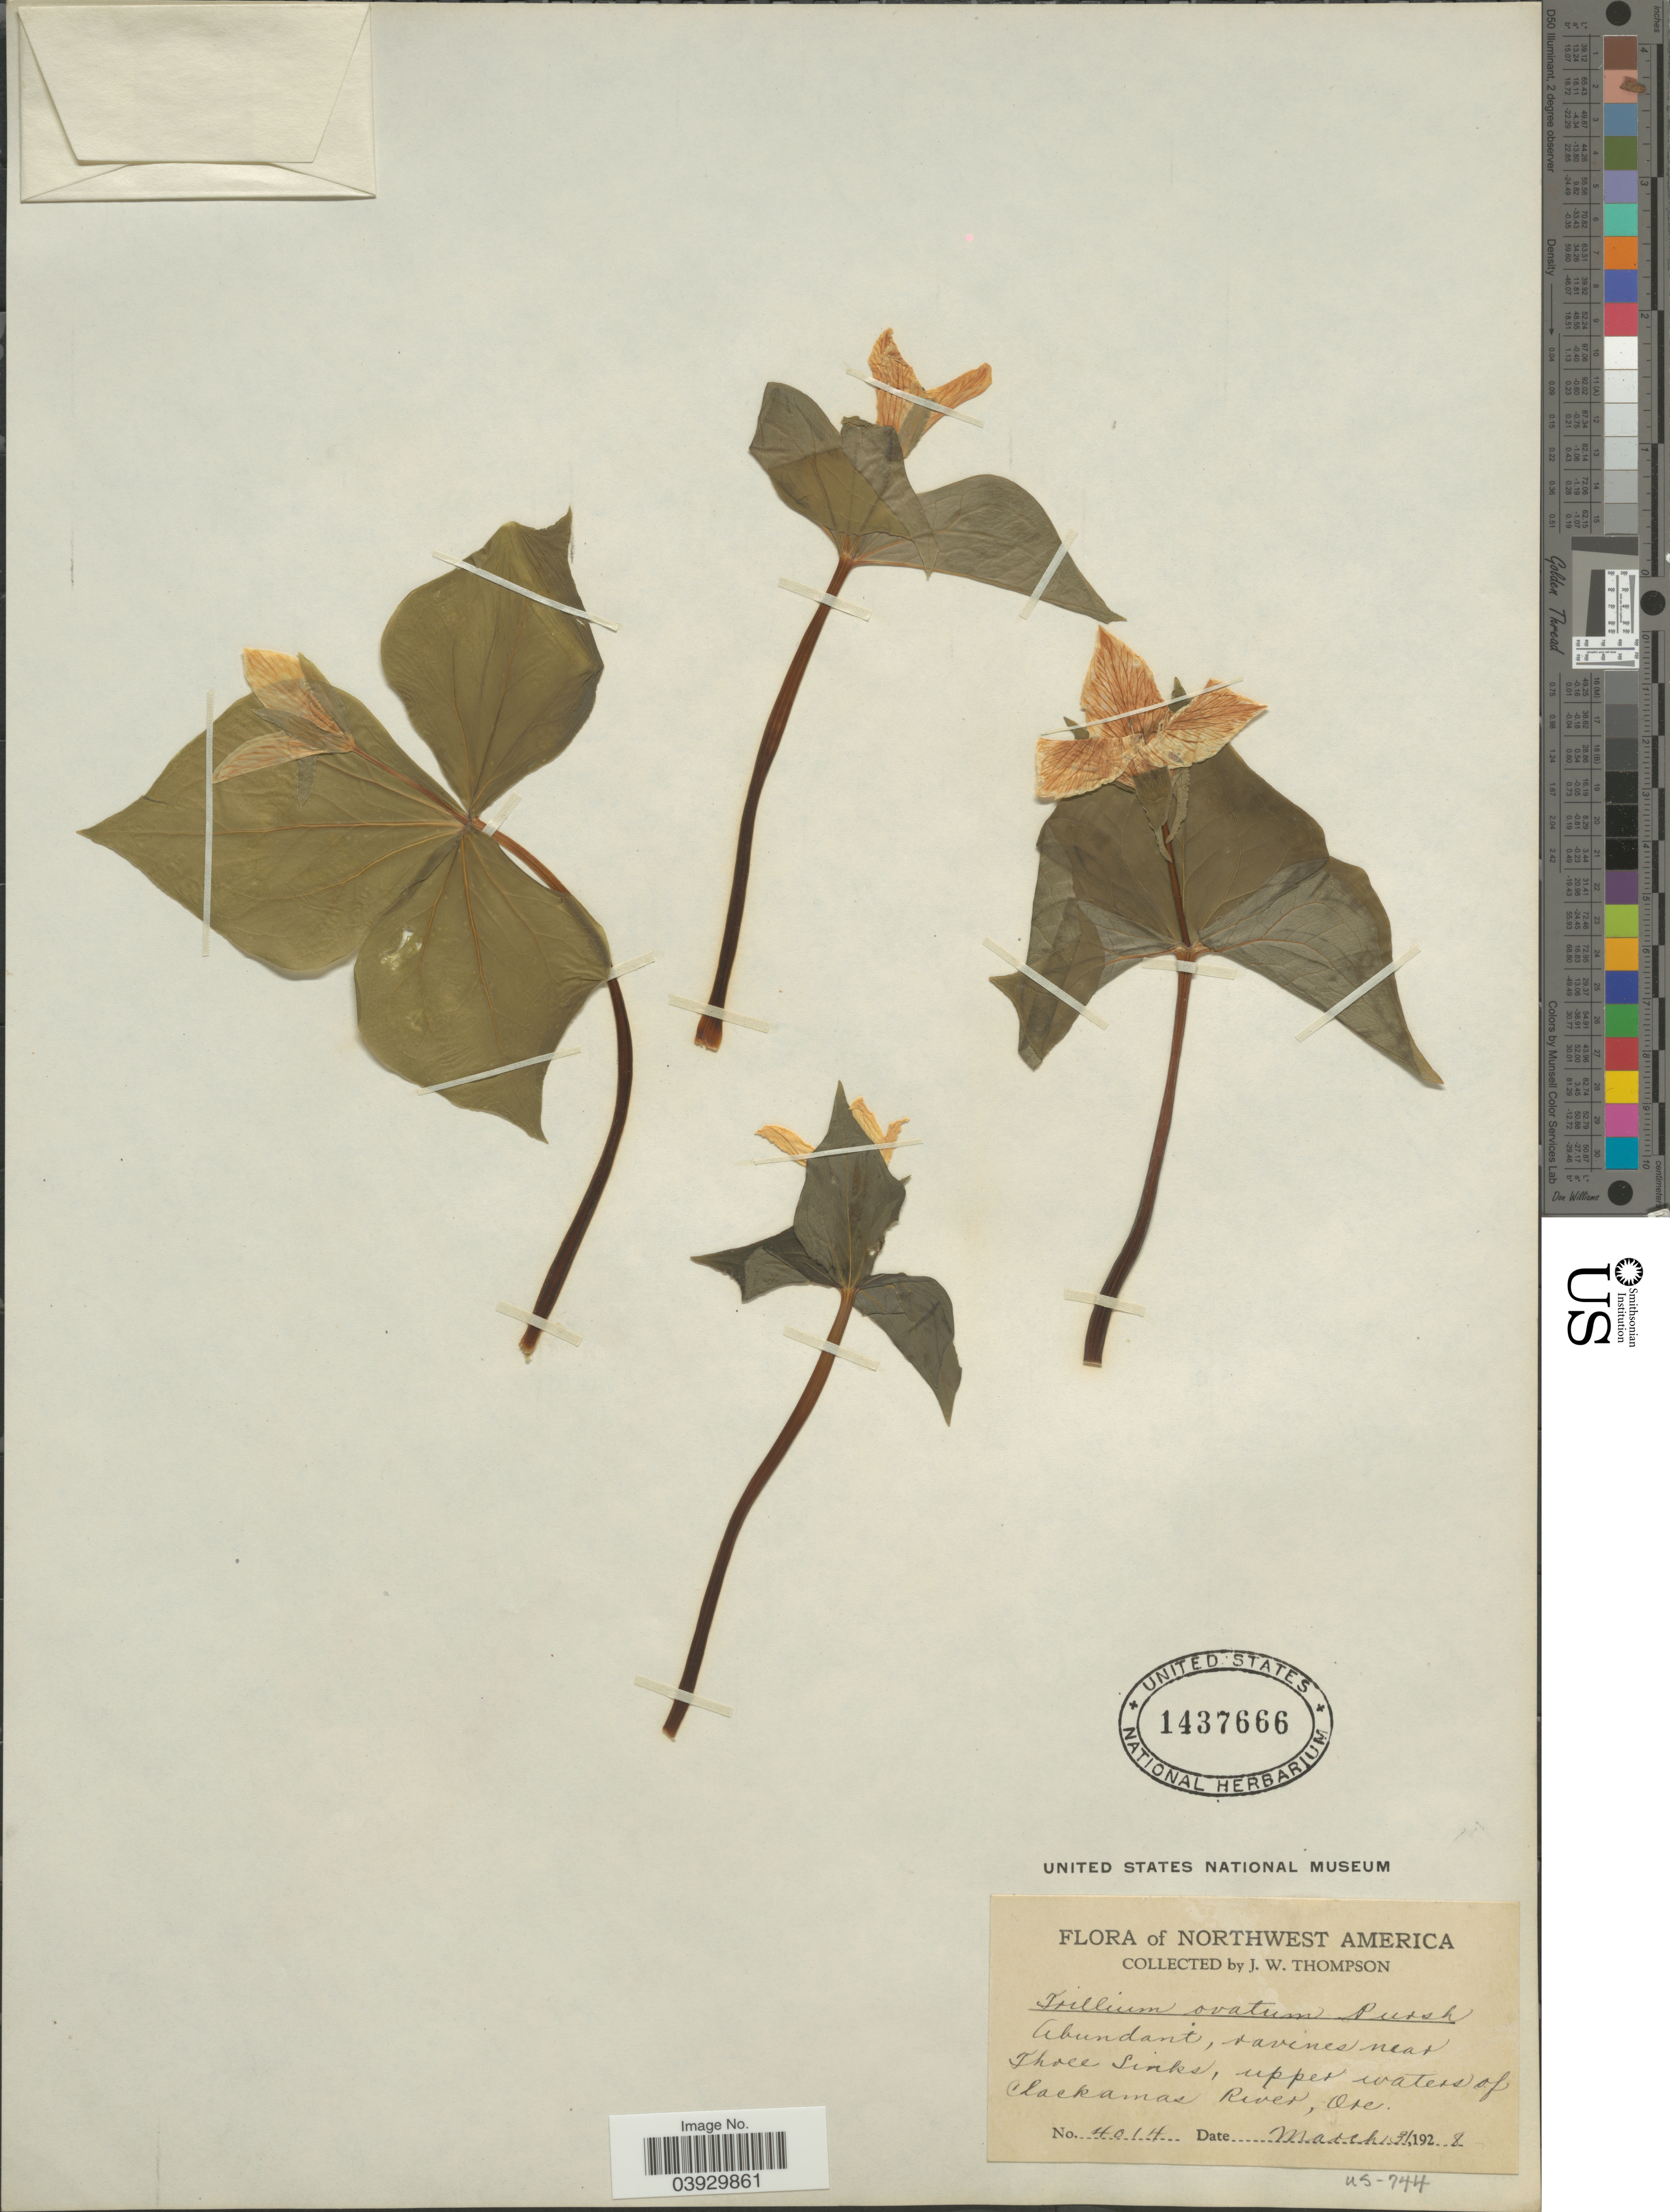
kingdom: Plantae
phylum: Tracheophyta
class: Liliopsida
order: Liliales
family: Melanthiaceae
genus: Trillium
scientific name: Trillium ovatum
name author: Pursh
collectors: J. Thompson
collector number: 4014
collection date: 1928-03-31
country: United States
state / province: Oregon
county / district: Clackamas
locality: Abundant, ravine near Three Links, upper waters of Clackamas River.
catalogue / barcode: US 1437666